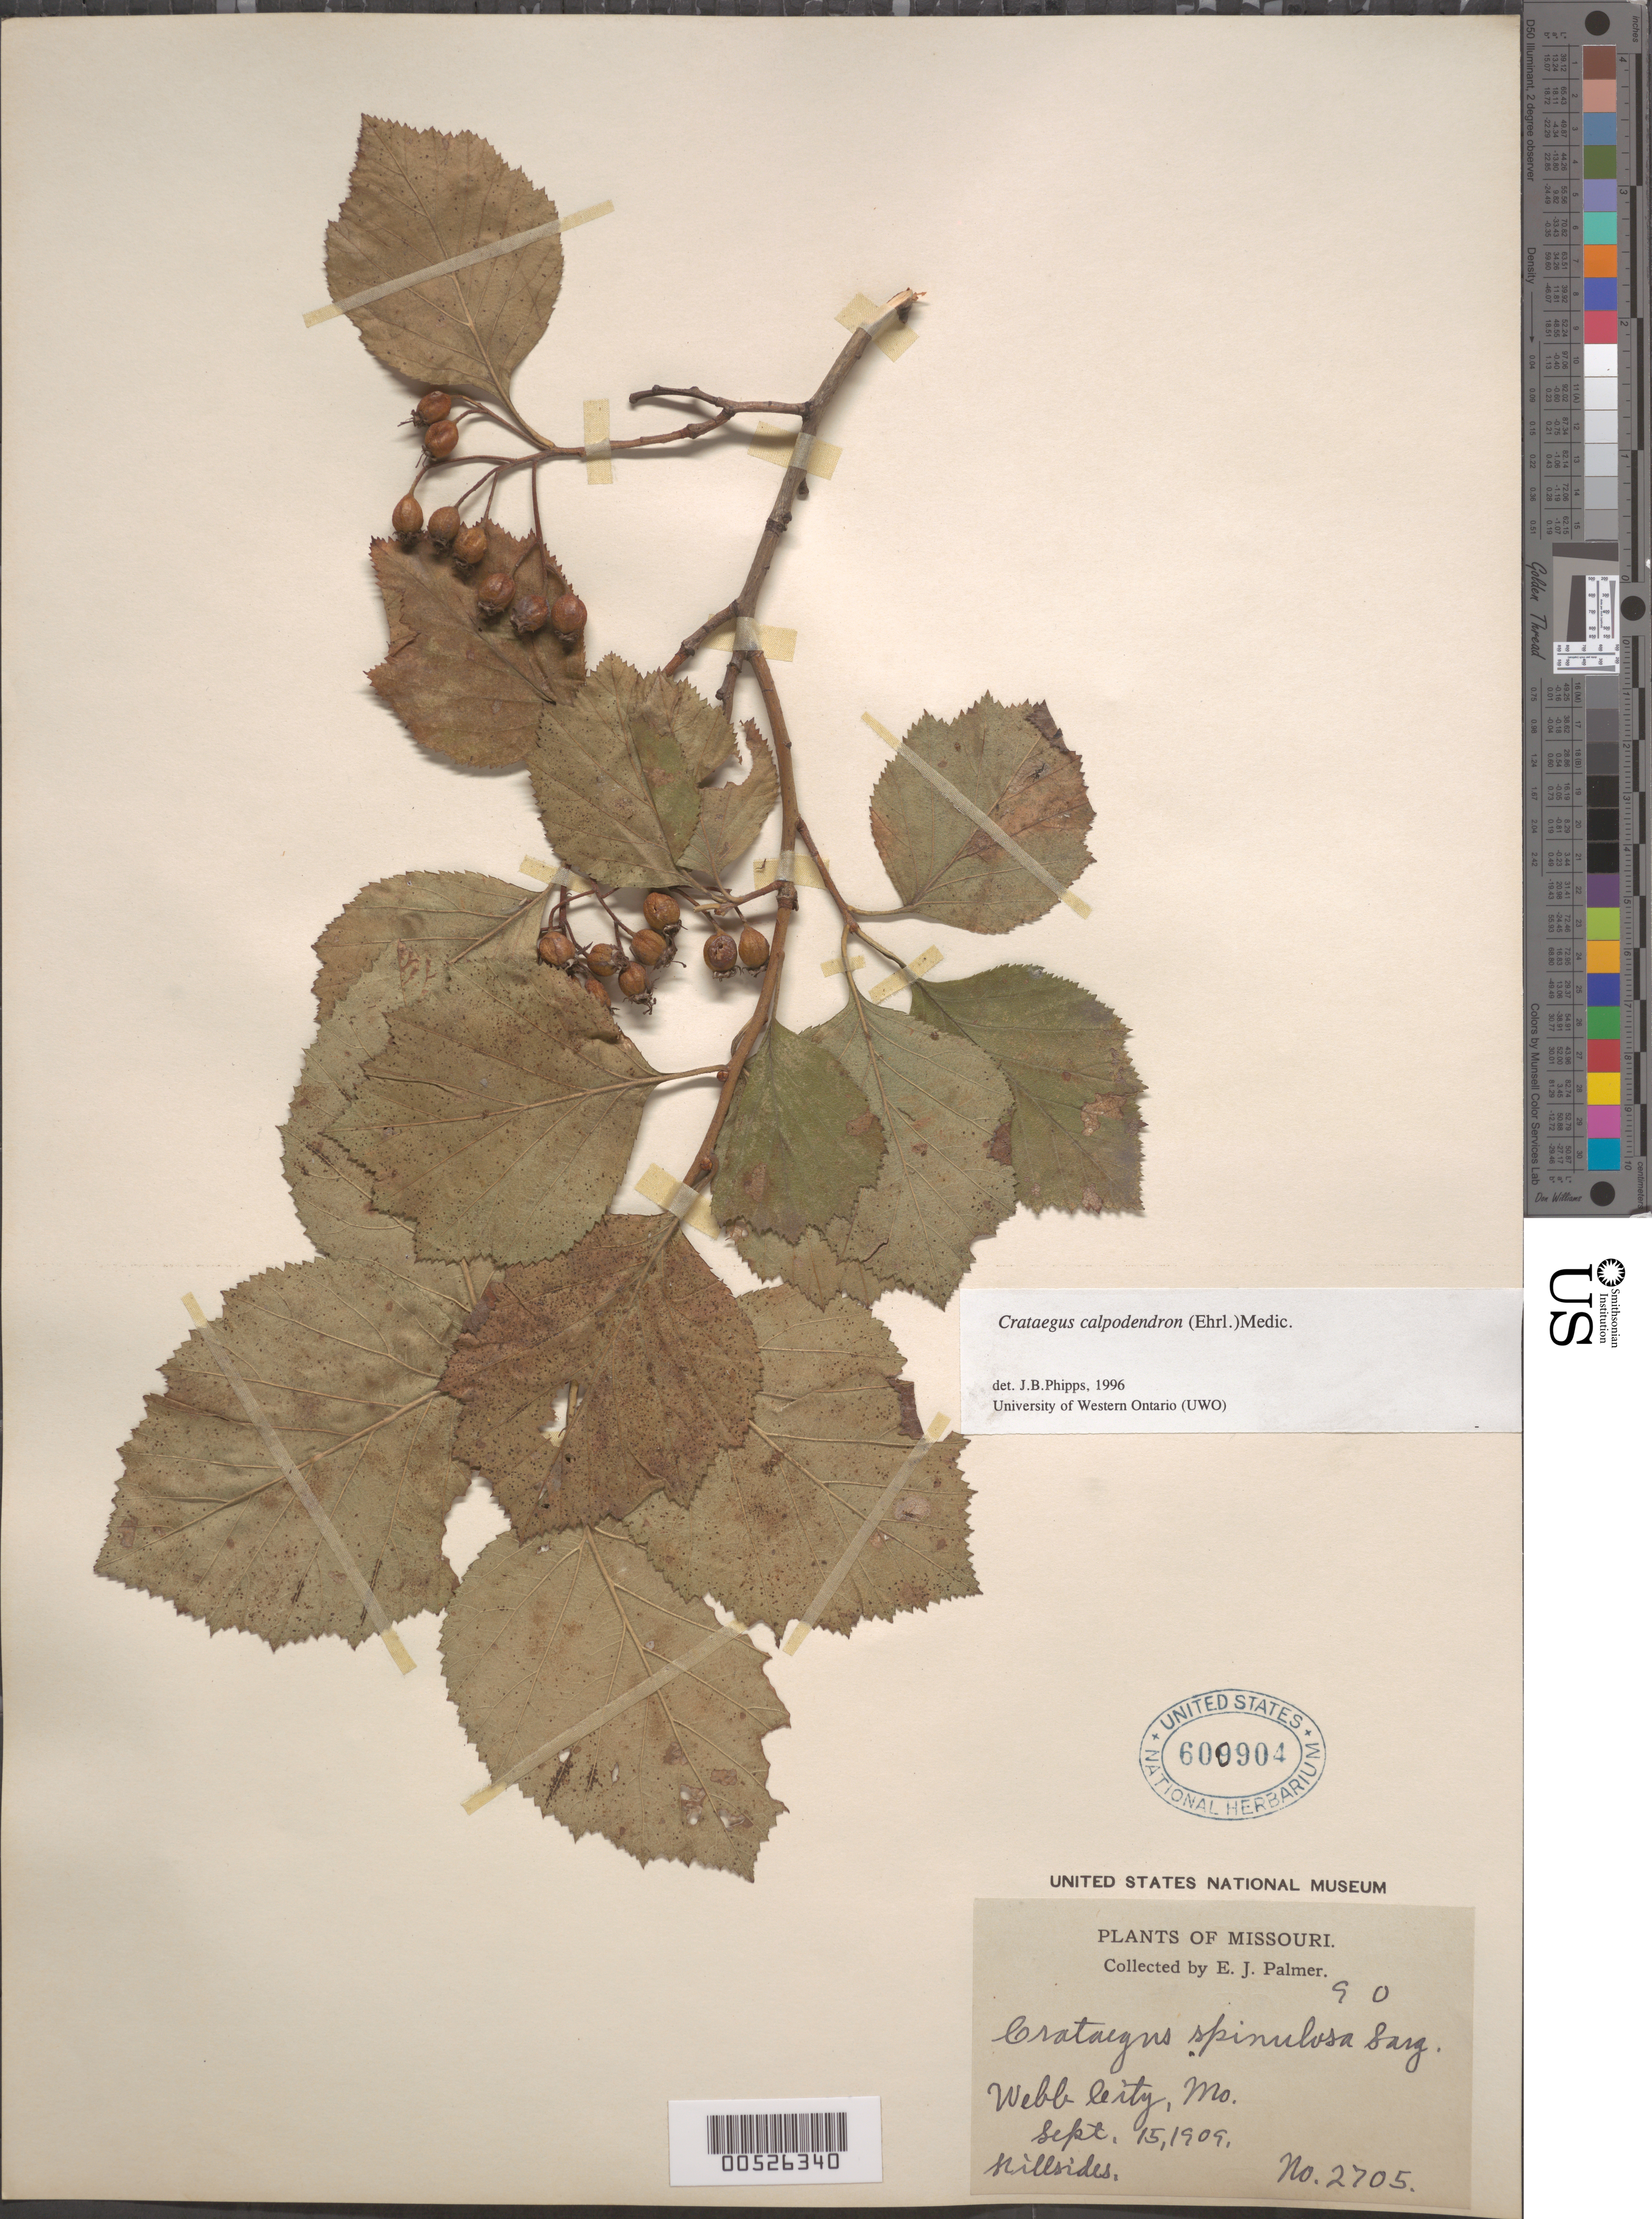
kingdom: Plantae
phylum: Tracheophyta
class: Magnoliopsida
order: Rosales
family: Rosaceae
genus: Crataegus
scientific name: Crataegus calpodendron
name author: (Ehrh.) Medik.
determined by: Phipps, James B., (UWO), University of Western Ontario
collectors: E. J. Palmer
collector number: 2705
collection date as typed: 15 Sep 1909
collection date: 1909-09-15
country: United States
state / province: Missouri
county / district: Jasper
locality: Webb City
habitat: hillsides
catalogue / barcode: US 600904